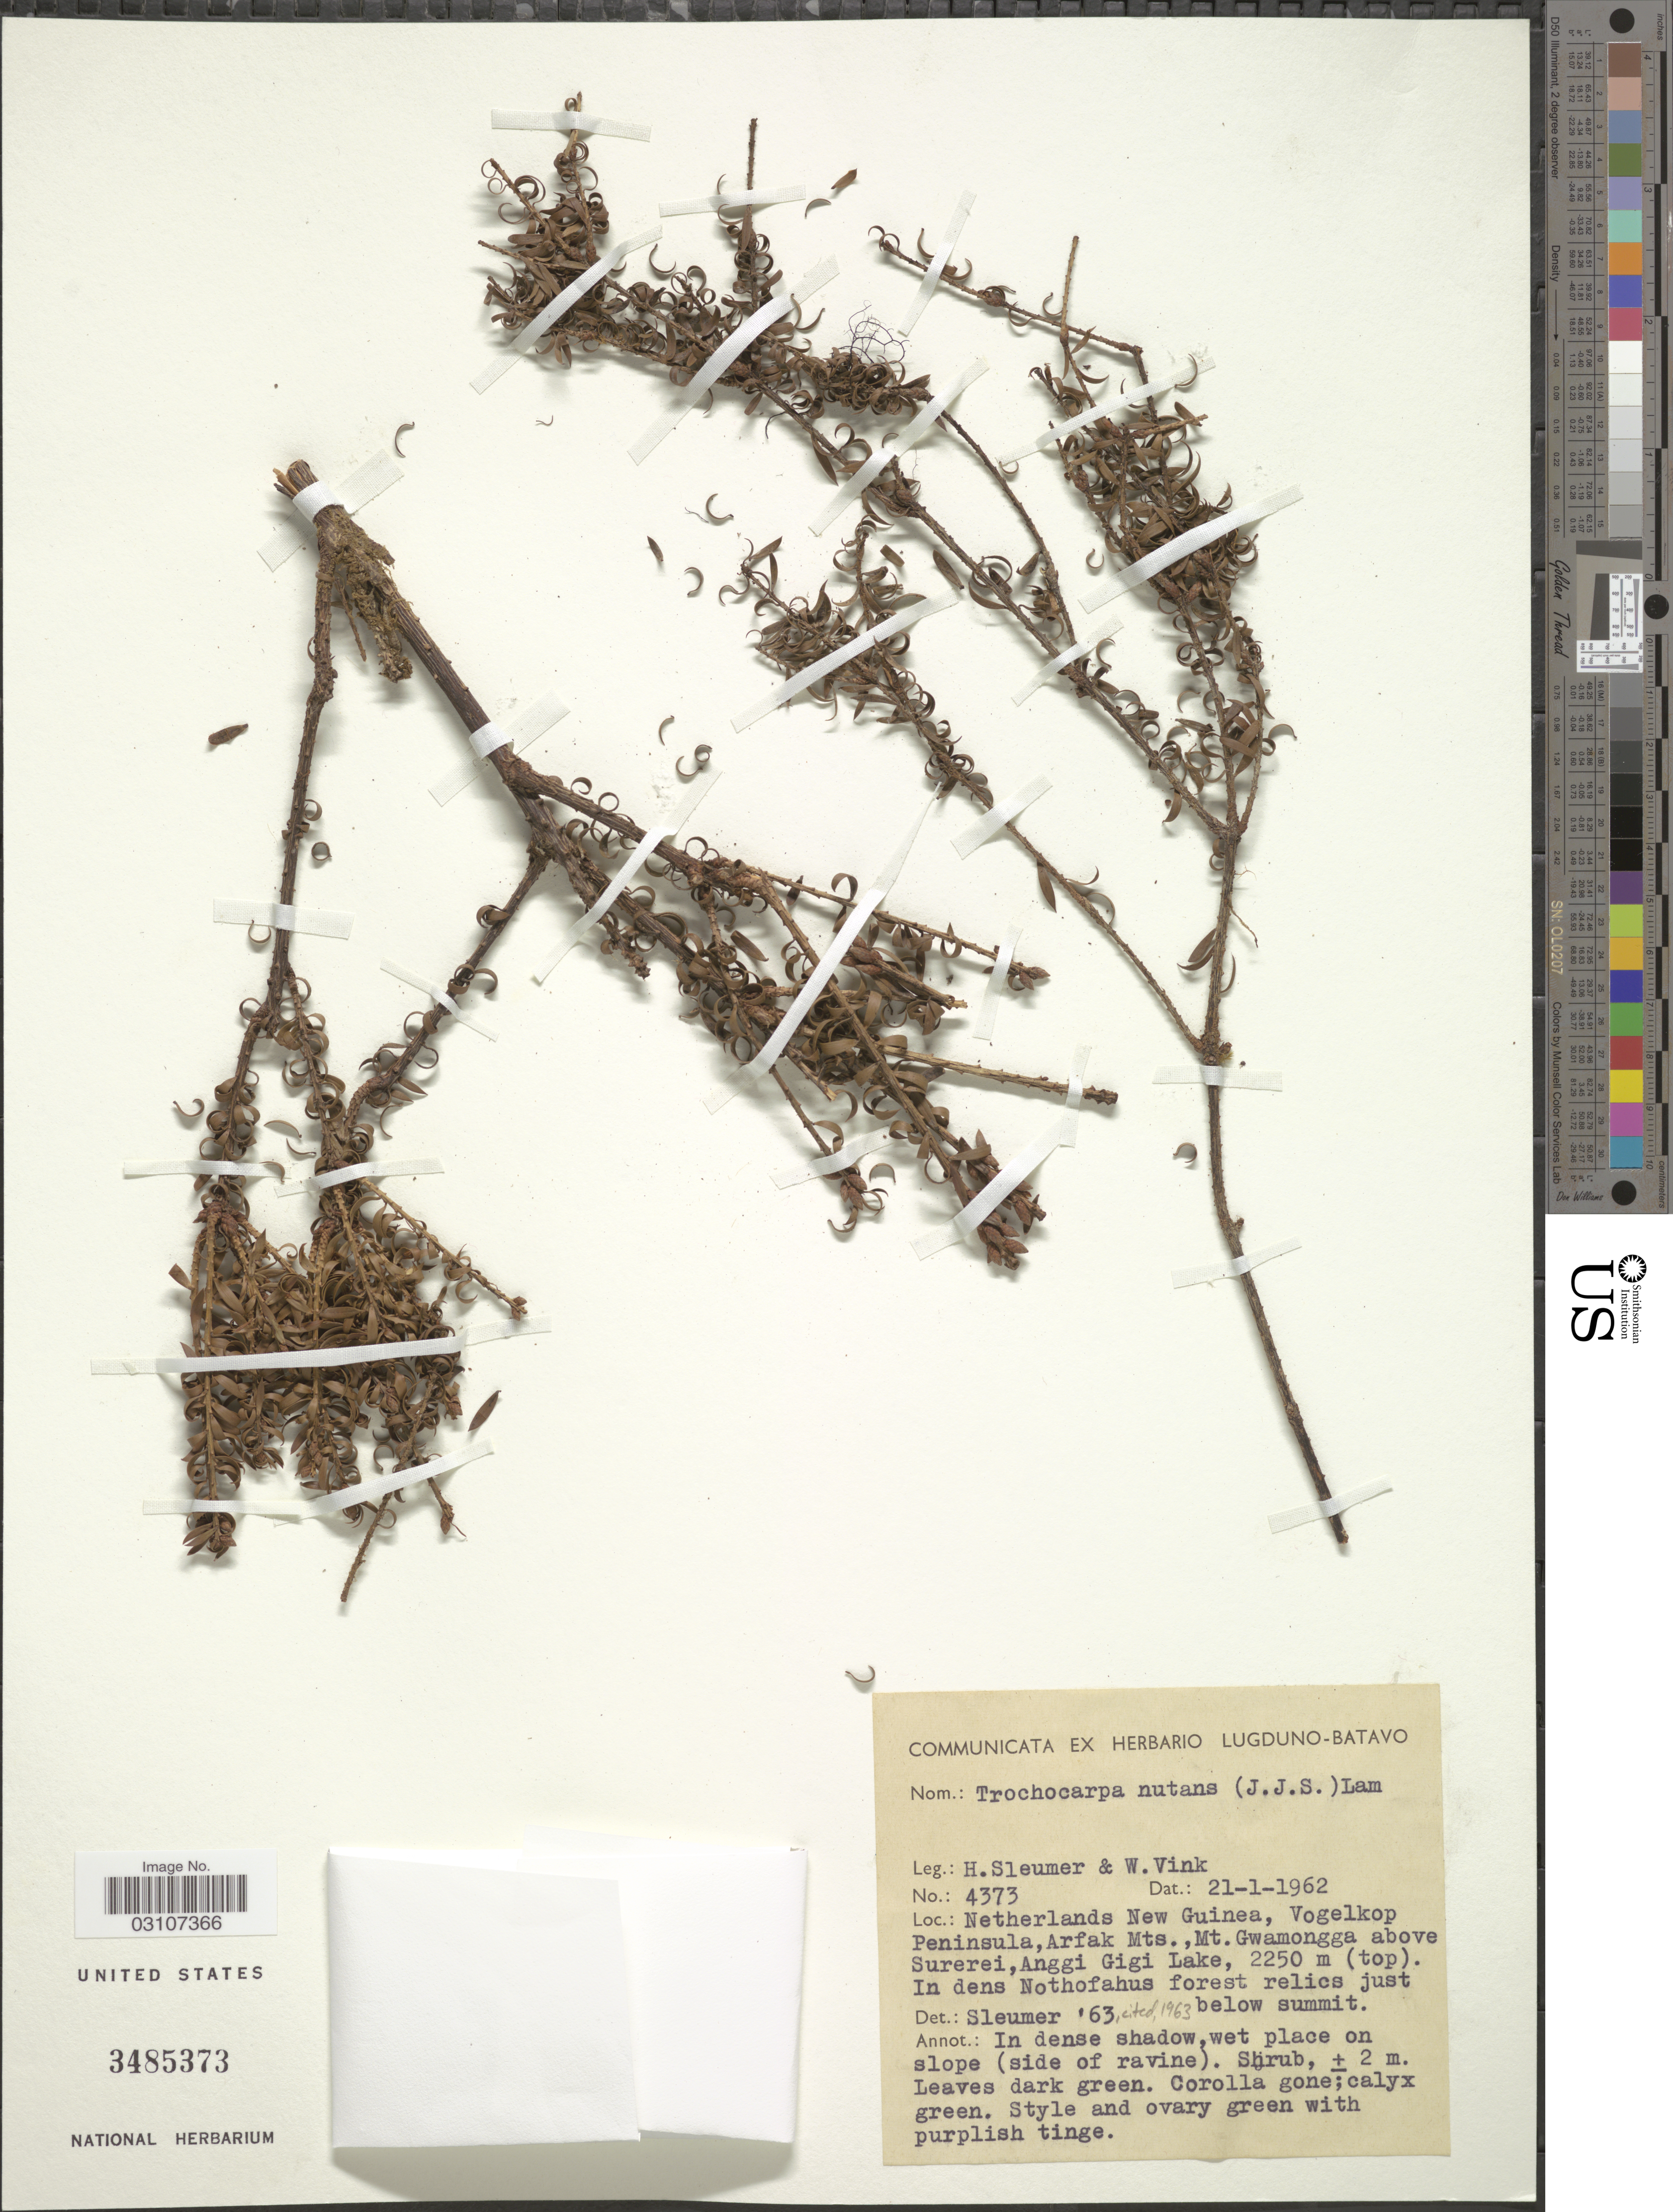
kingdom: Plantae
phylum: Tracheophyta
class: Magnoliopsida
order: Ericales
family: Ericaceae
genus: Trochocarpa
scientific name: Trochocarpa nutans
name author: (J.J. Sm.) H.J. Lam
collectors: H. O. Sleumer & W. Vink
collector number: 4373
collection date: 1962-01-21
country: Indonesia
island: New Guinea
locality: Netherlands New Guinea, Vogelkop Peninsula, Arfak Mts., Mt. Gwamongga above Surerei, Anggi Gigi Lake.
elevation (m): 2250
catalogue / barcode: US 3485373